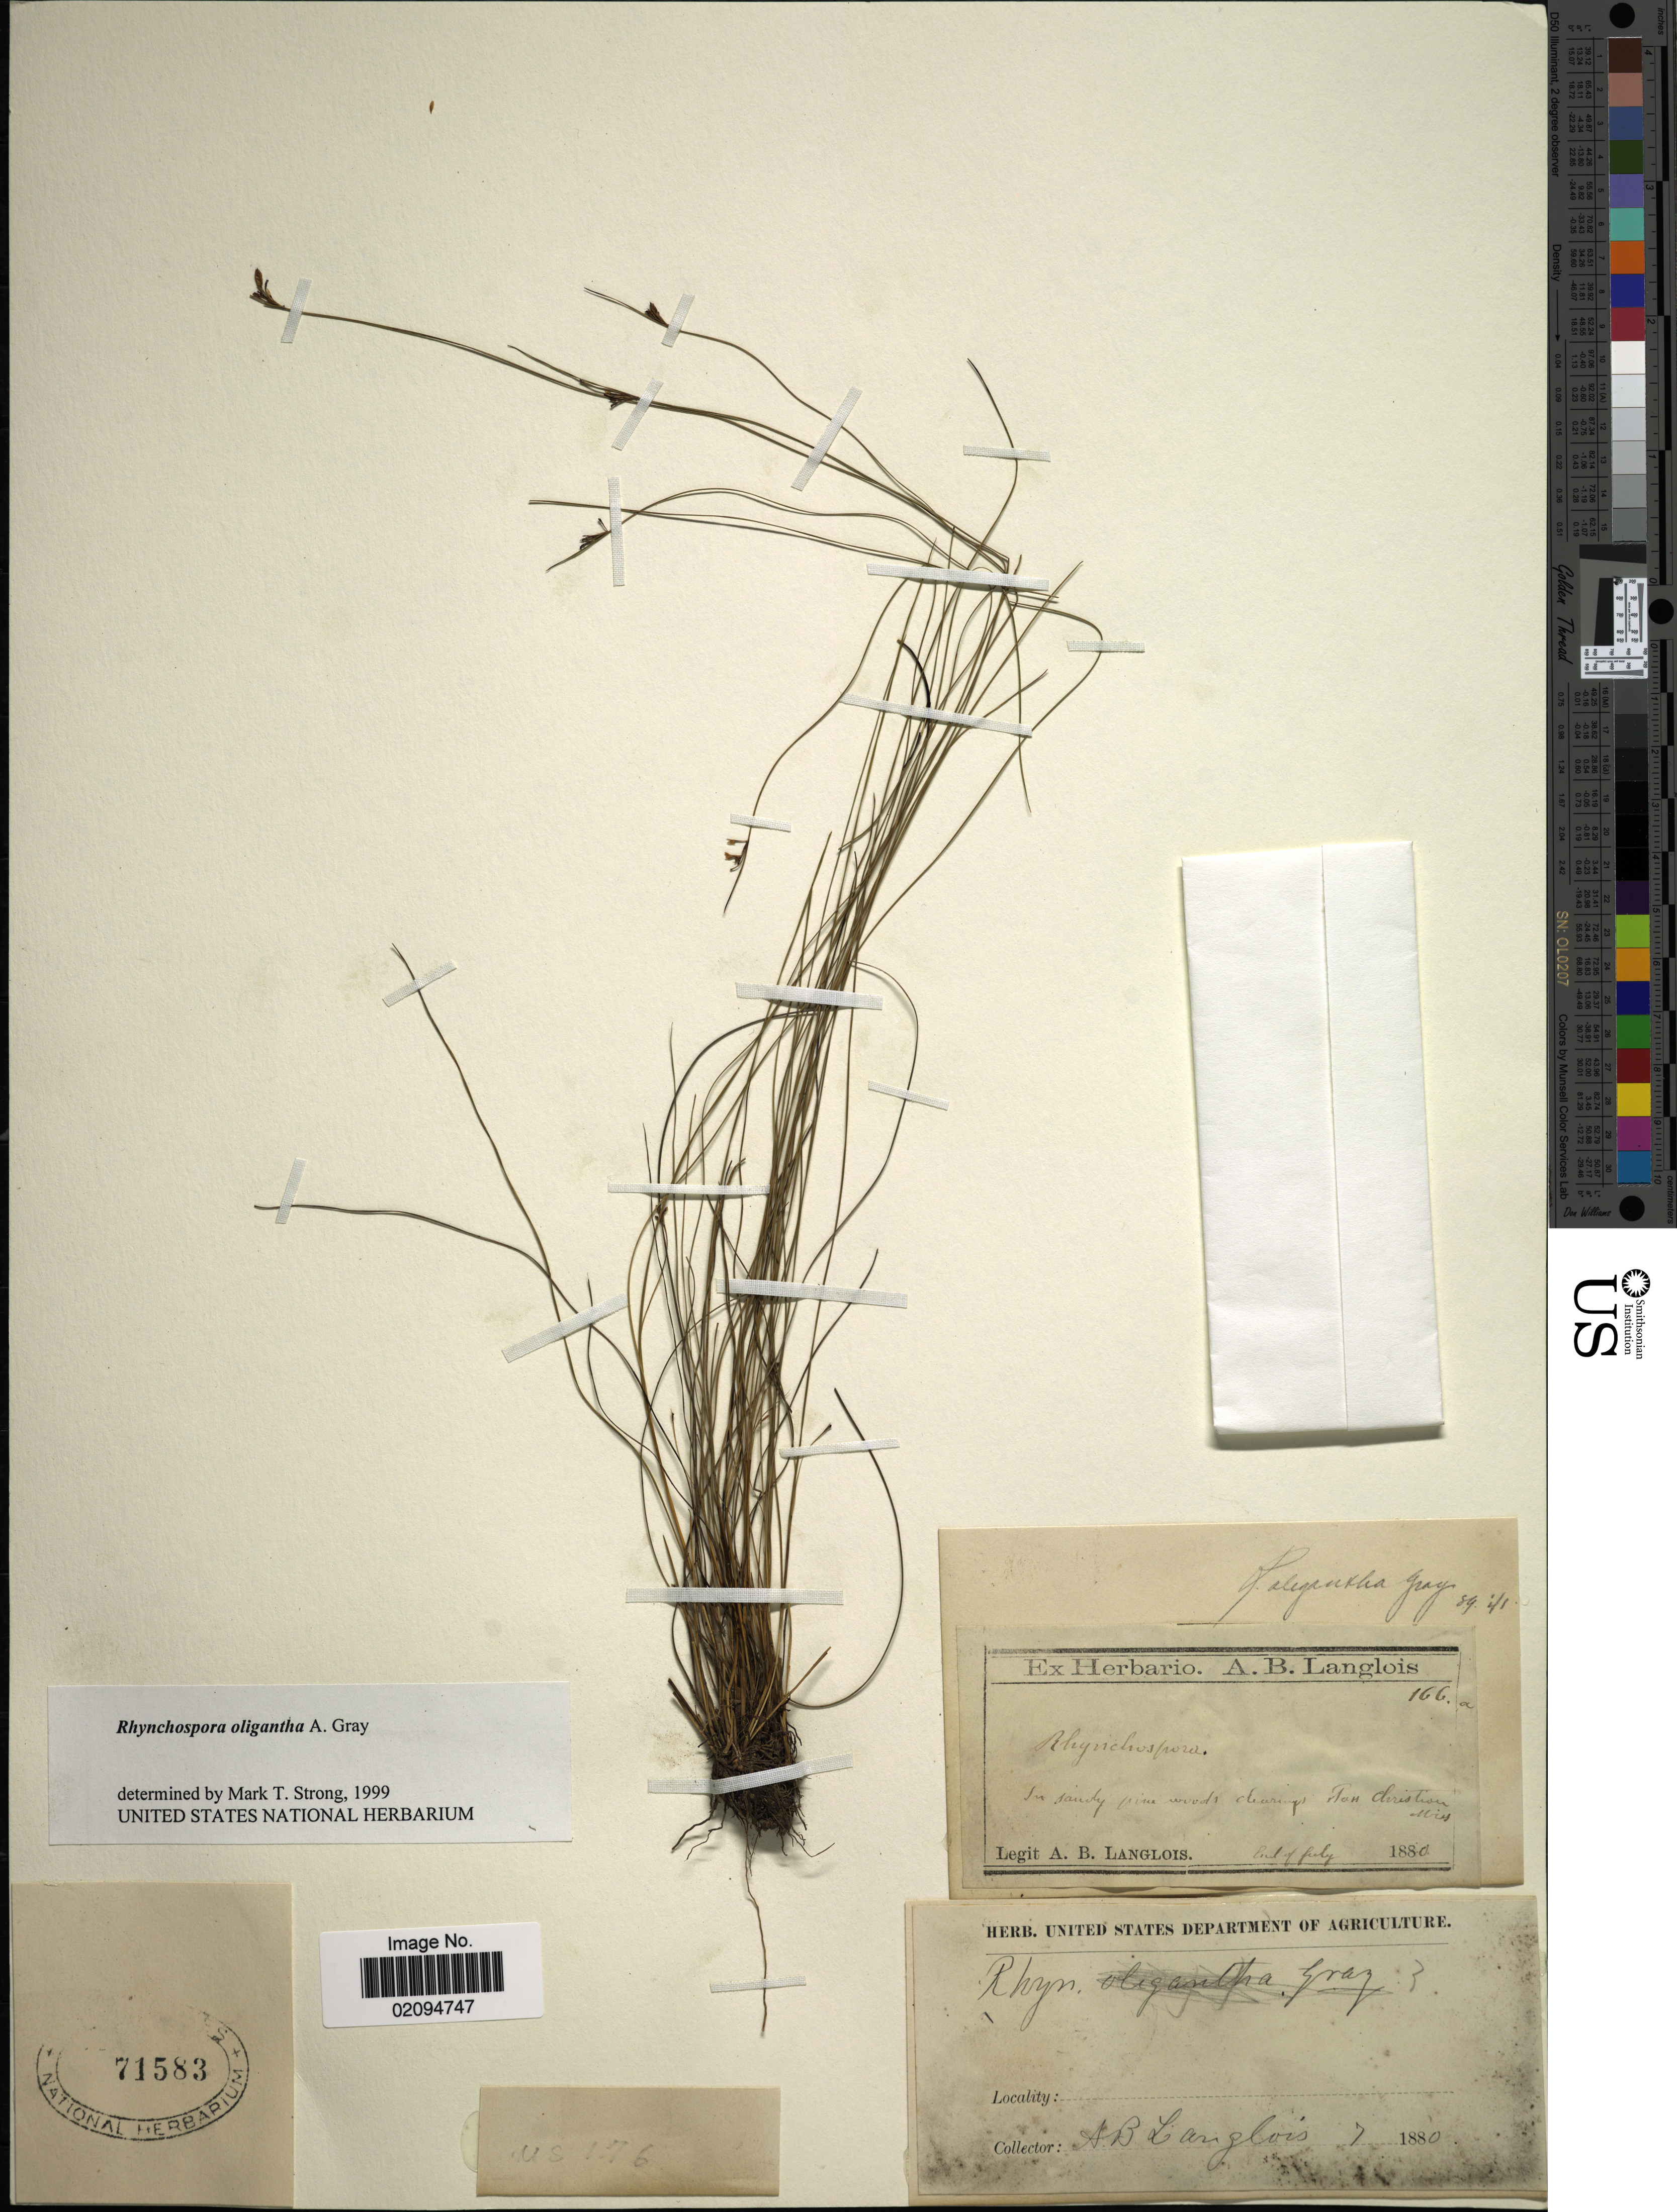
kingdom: Plantae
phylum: Tracheophyta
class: Liliopsida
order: Poales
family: Cyperaceae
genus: Rhynchospora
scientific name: Rhynchospora oligantha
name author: A. Gray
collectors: A. Langlois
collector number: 166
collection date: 1880-07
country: United States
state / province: Mississippi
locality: In sandy pine woods clearing Pass Christian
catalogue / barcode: US 71583